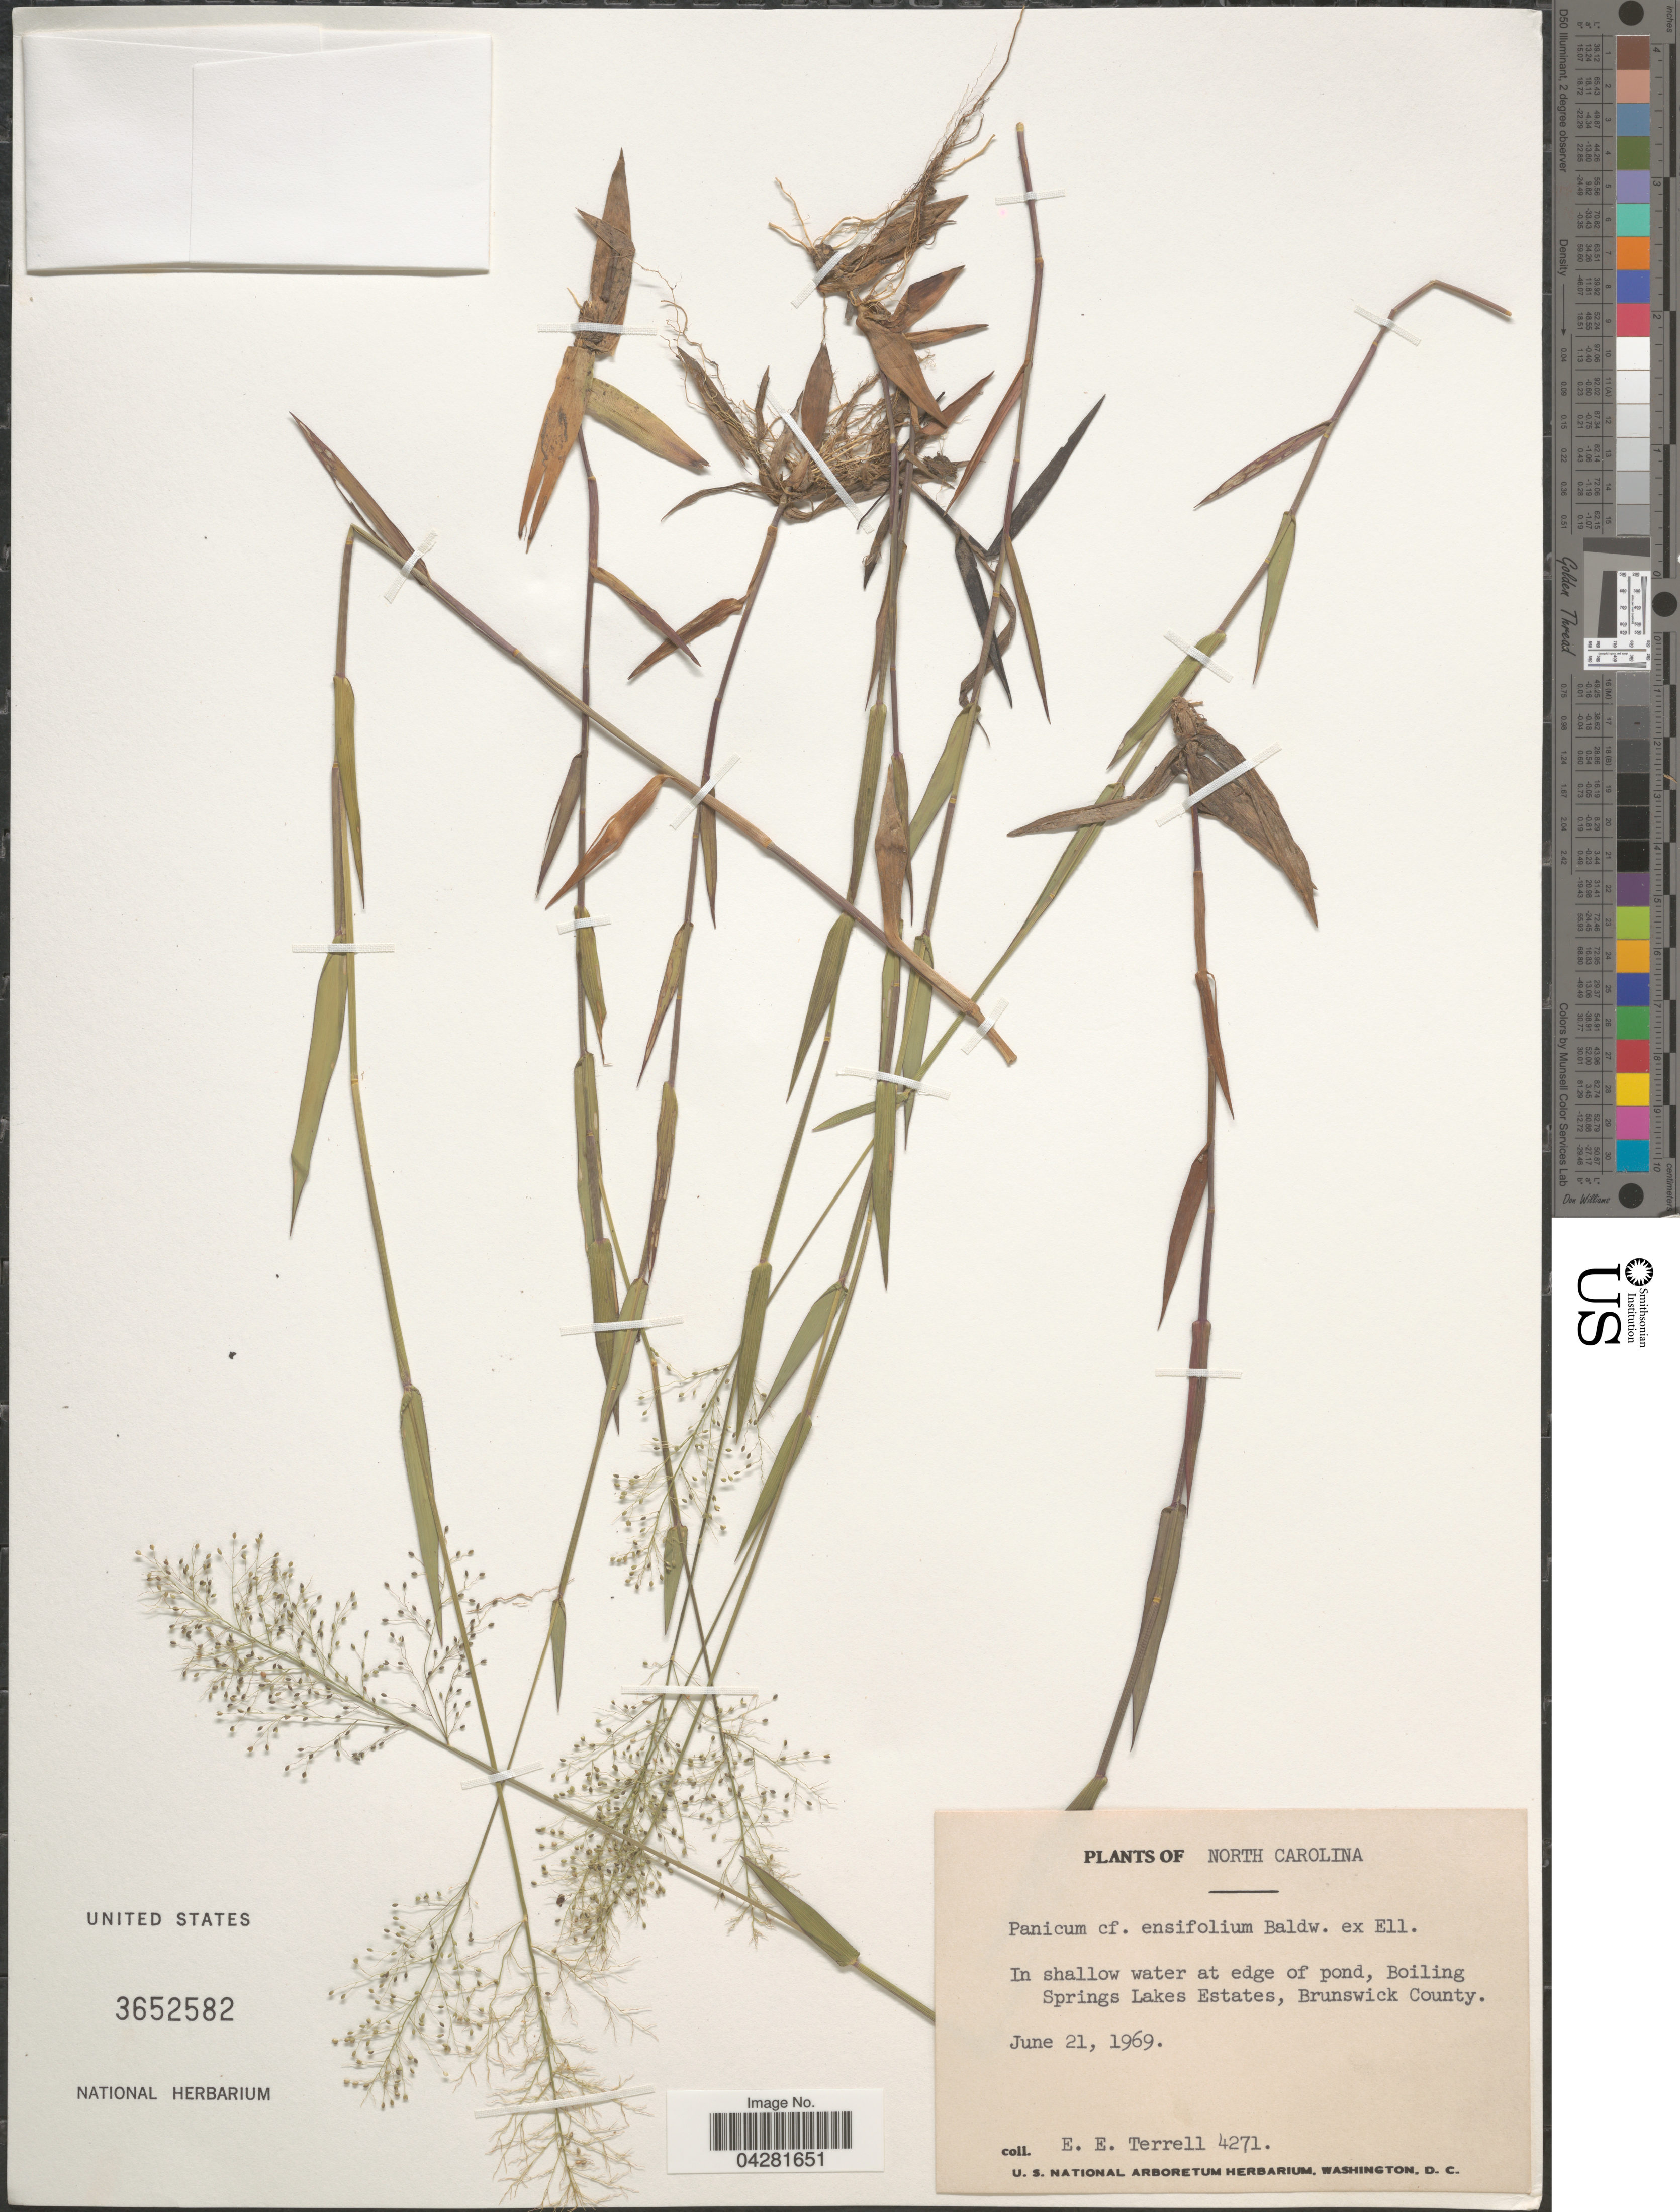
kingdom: Plantae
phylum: Tracheophyta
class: Liliopsida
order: Poales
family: Poaceae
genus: Dichanthelium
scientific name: Dichanthelium ensifolium var. ensifolium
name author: (Baldwin ex Elliot) Gould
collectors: E. E. Terrell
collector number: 4271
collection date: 1969-06-21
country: United States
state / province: North Carolina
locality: In shallow water at edge of pond, Boiling Springs Lakes Estates, Brunswick County.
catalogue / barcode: US 3652582